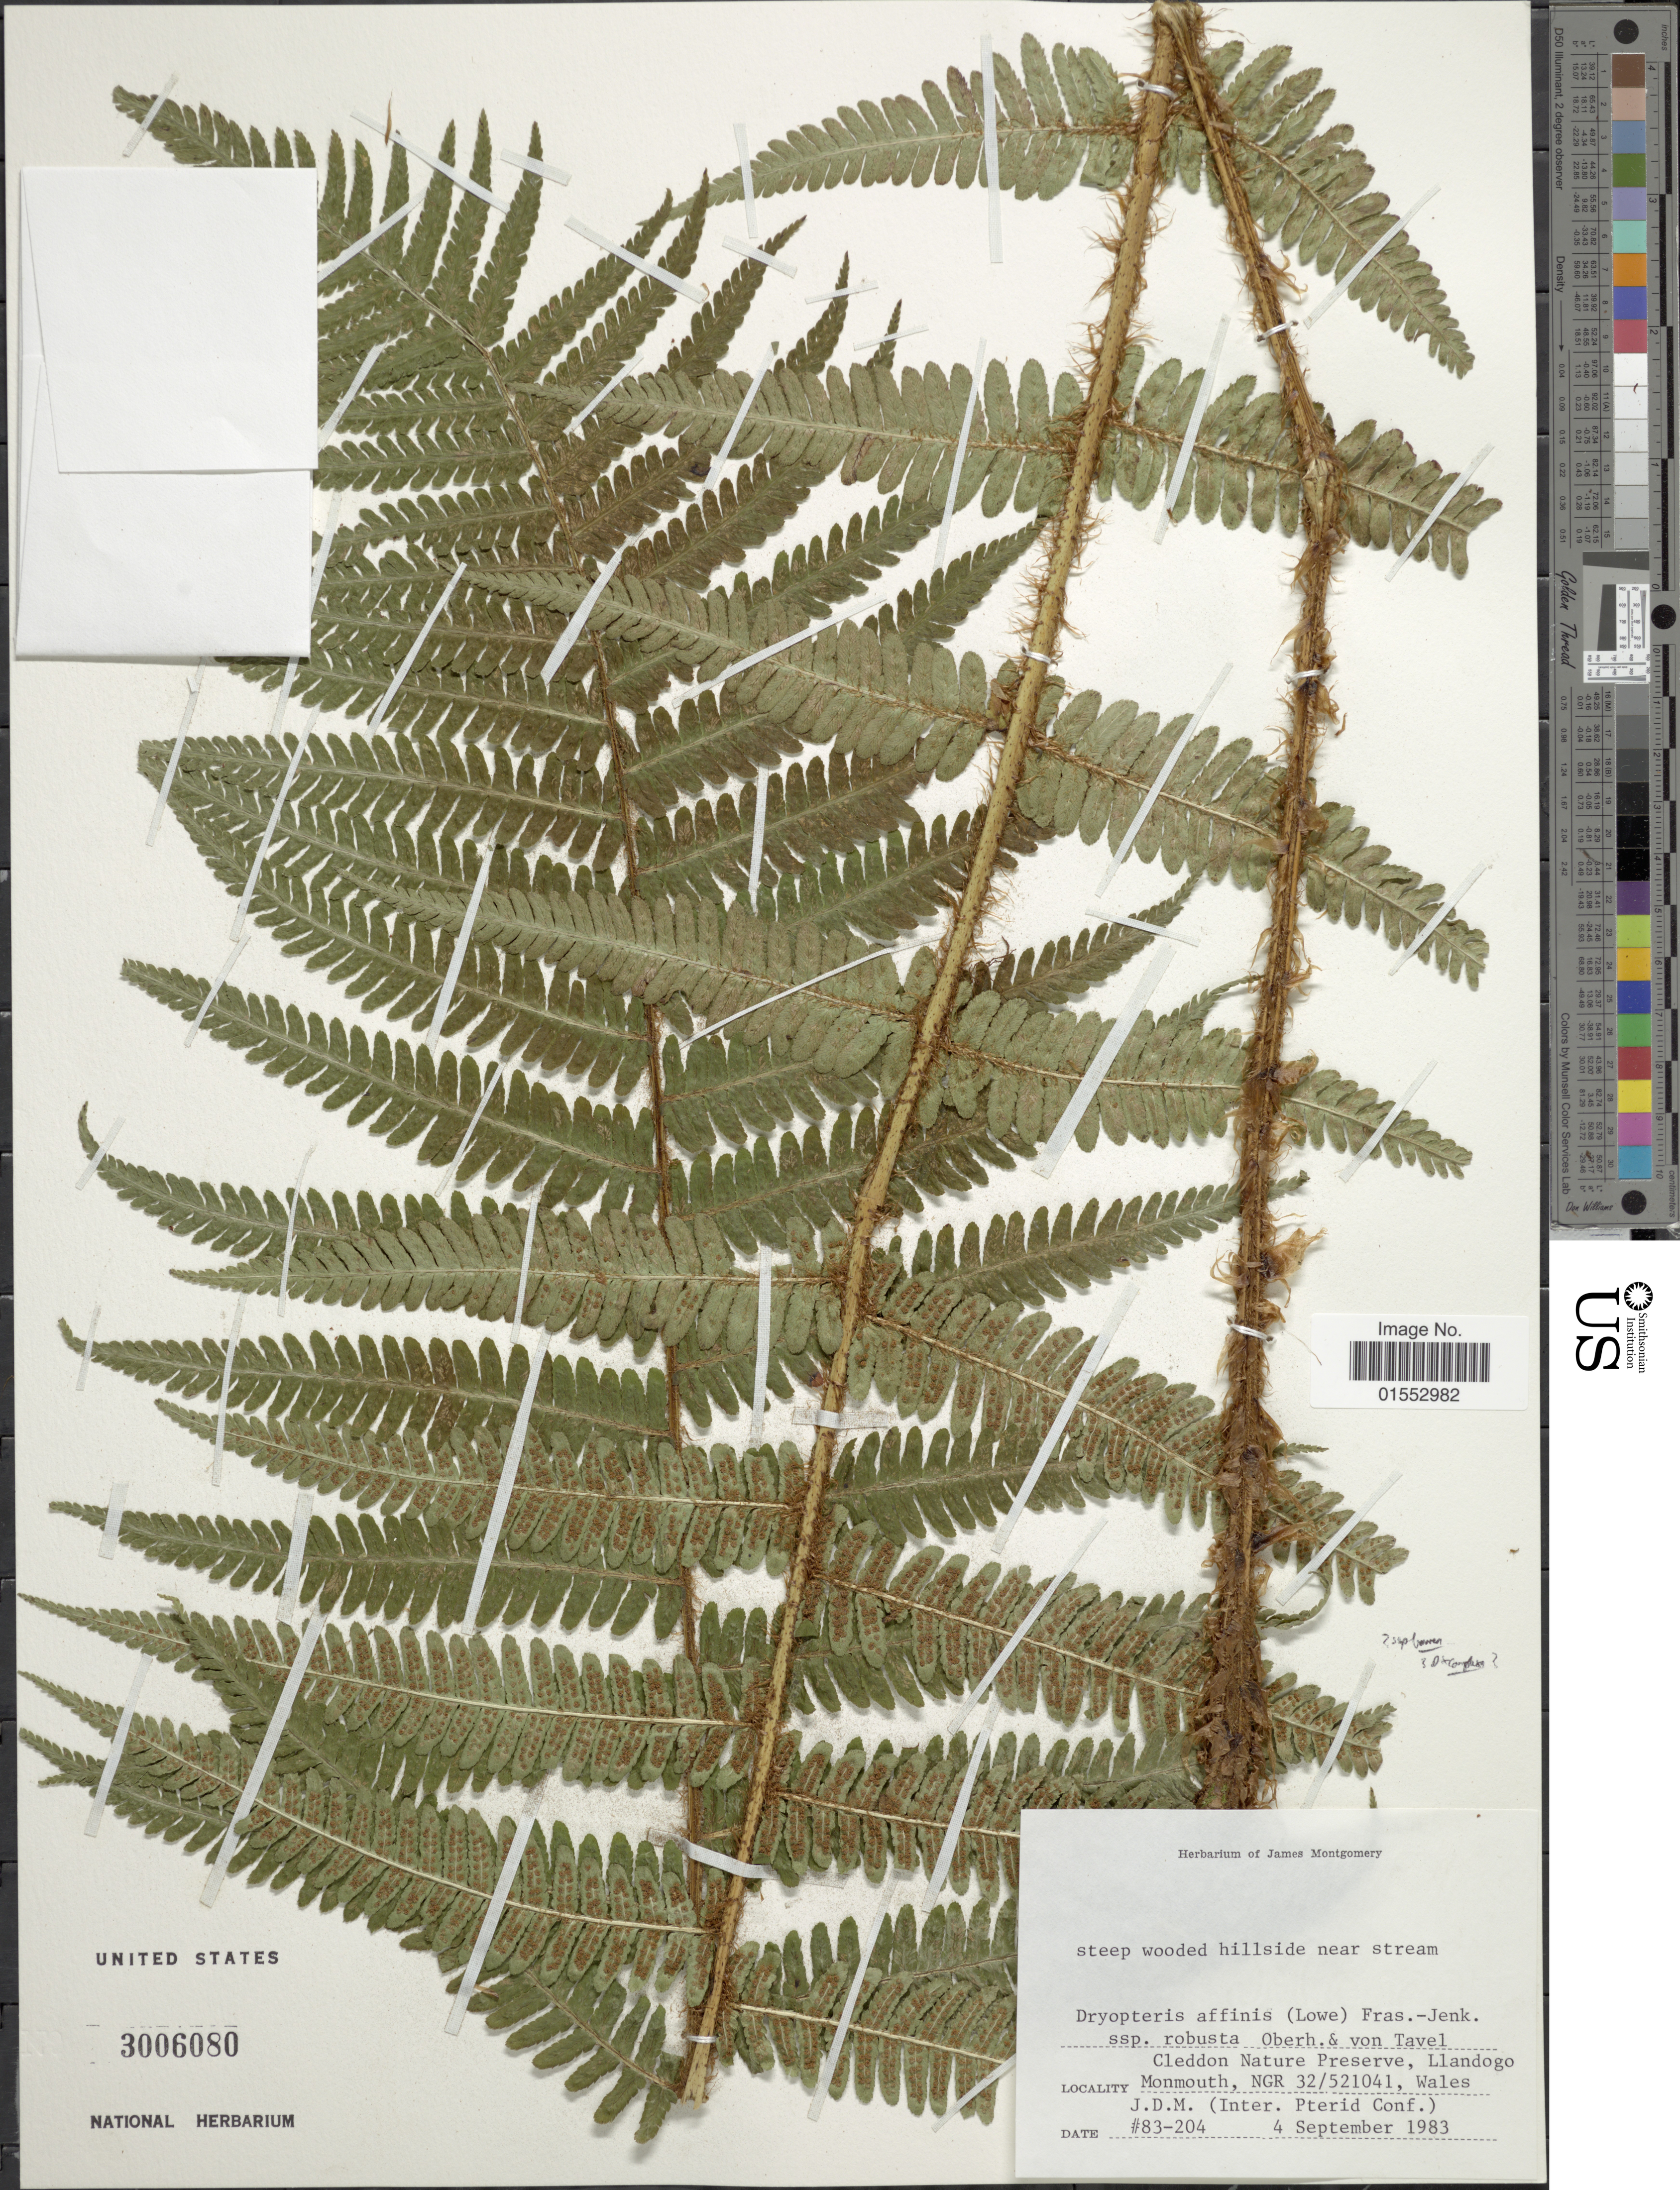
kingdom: Plantae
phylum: Tracheophyta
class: Polypodiopsida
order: Polypodiales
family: Dryopteridaceae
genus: Dryopteris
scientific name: Dryopteris affinis subsp. borreri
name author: (Newman) Fraser-Jenk.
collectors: ex Herb. James Montgomery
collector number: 83-204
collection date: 1983-09-04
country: United Kingdom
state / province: Wales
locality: Cleddon Nature Preserve, Llandogo, Monmouth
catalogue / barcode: US 3006080